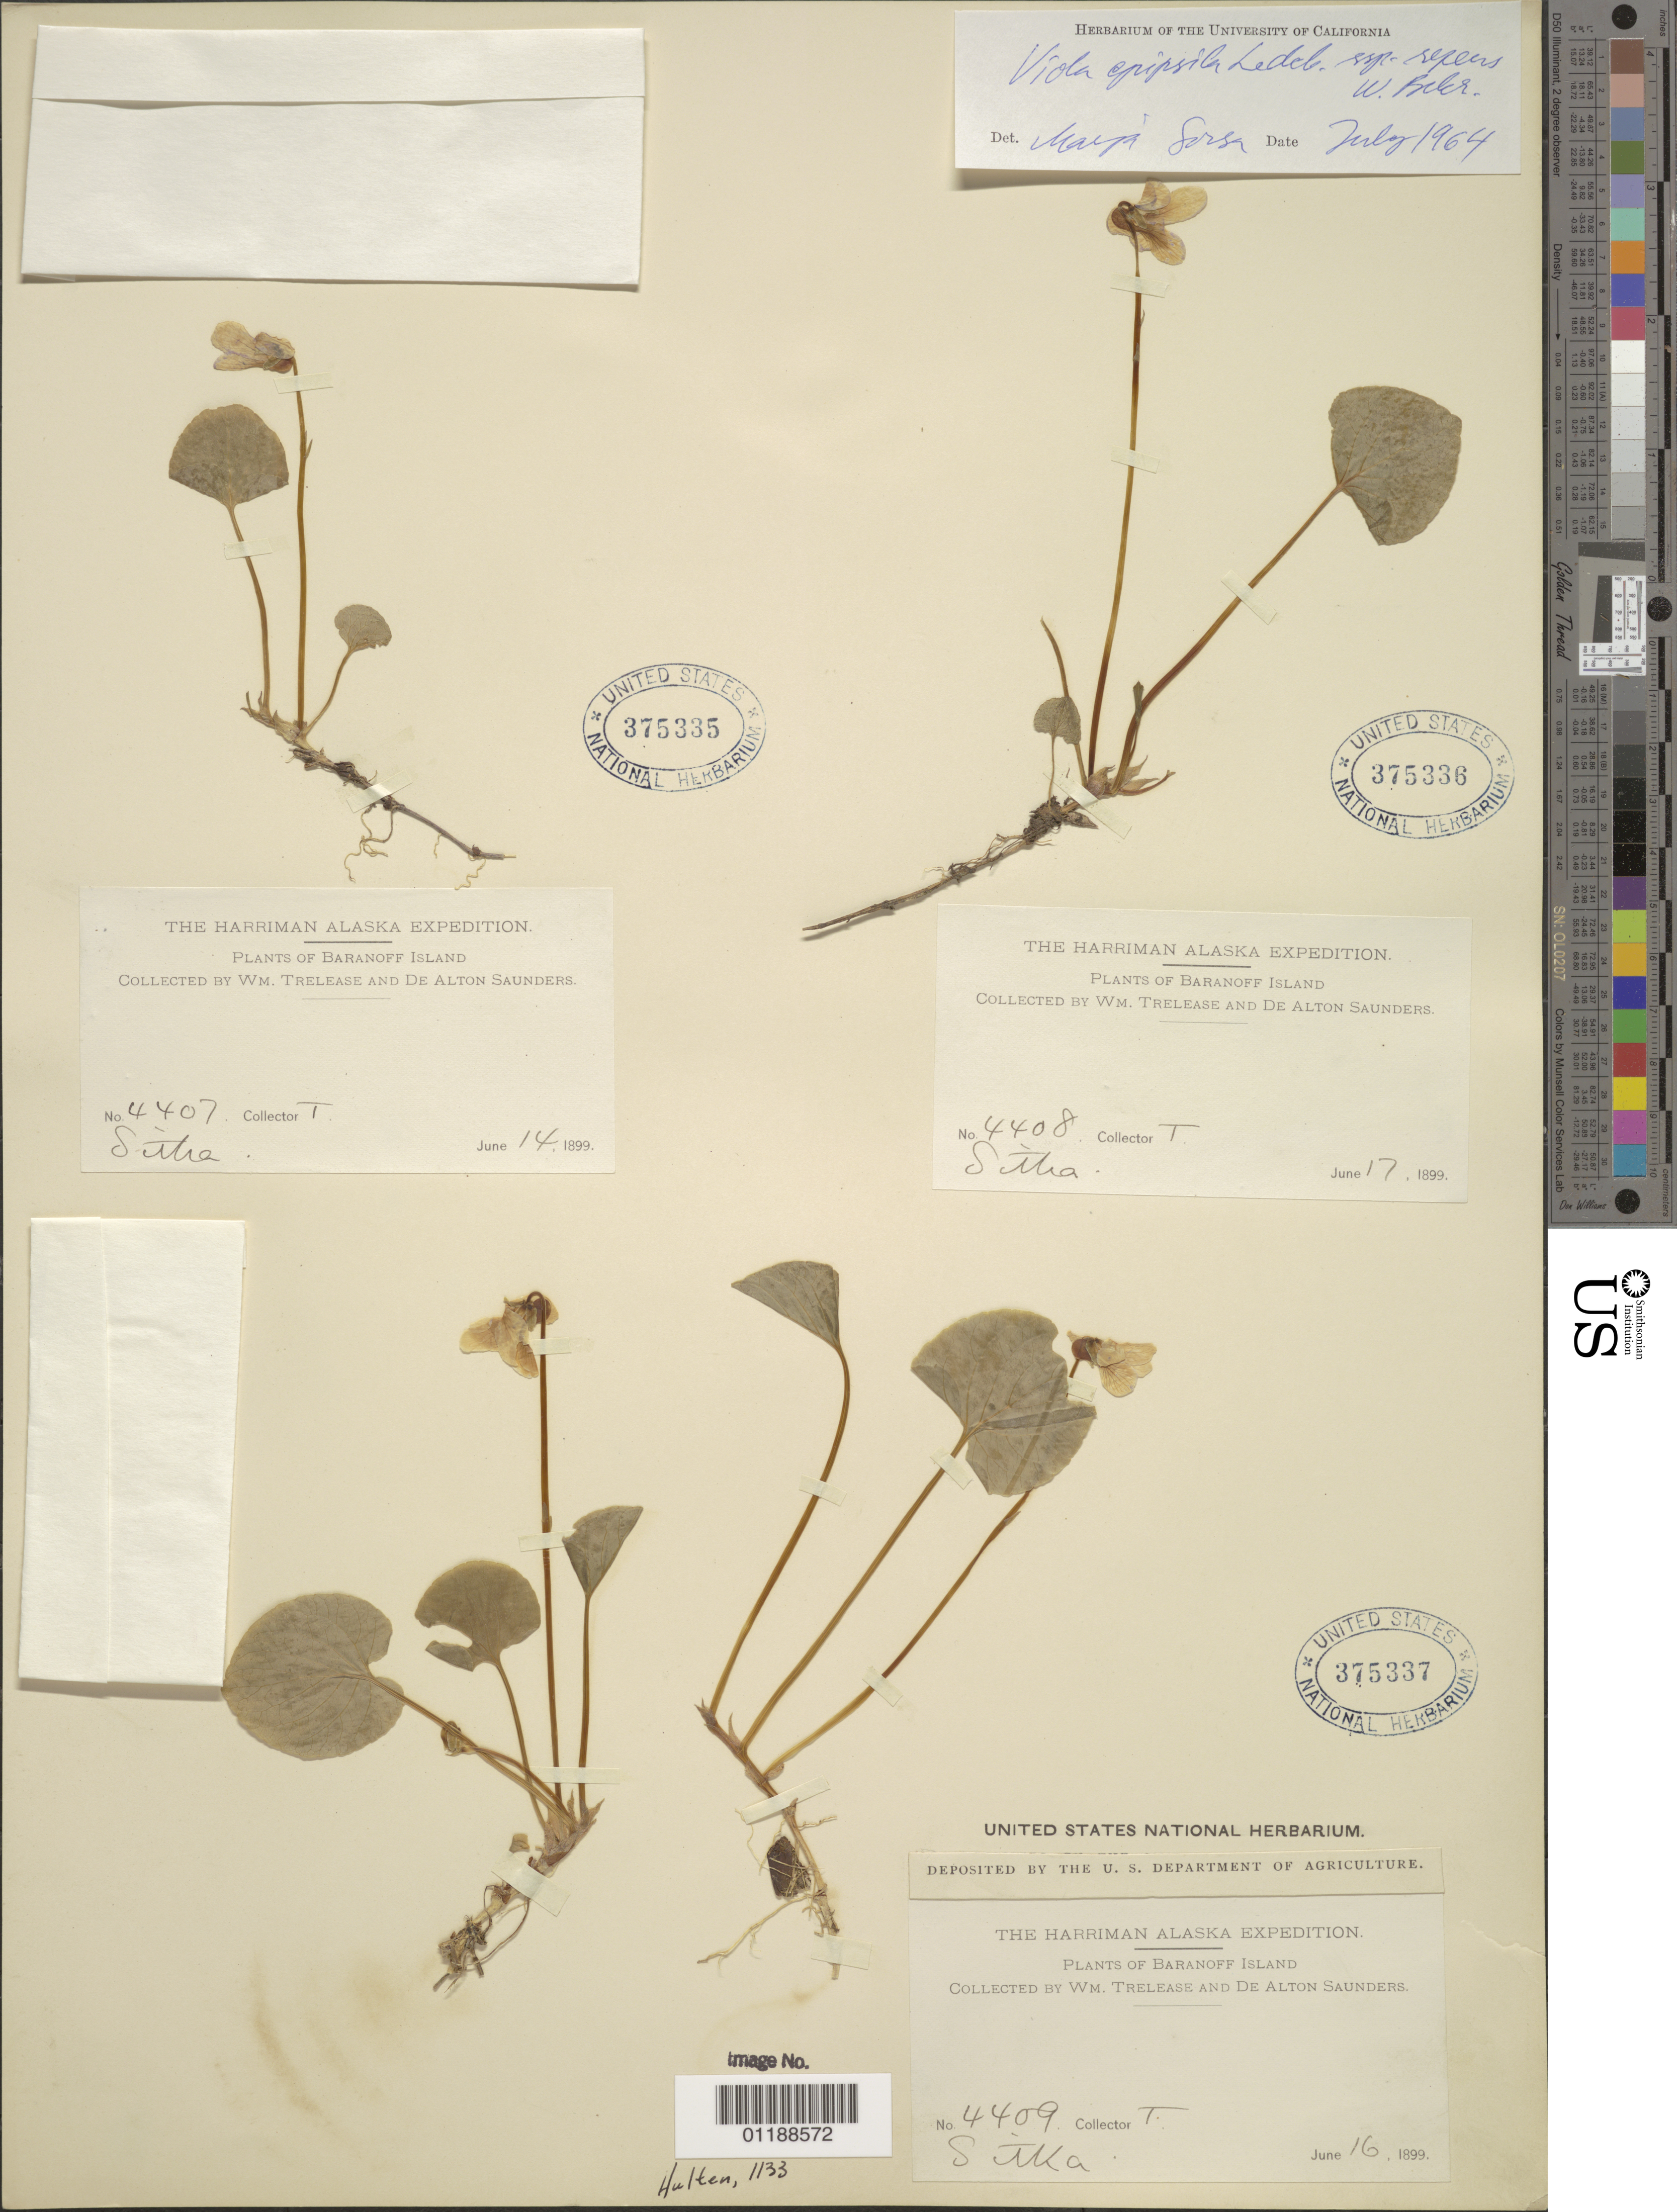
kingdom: Plantae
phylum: Tracheophyta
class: Magnoliopsida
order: Malpighiales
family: Violaceae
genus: Viola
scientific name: Viola epipsila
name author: Ledeb.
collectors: W. Trelease & D. Saunders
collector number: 4407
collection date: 1899-06-14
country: United States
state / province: Alaska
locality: Sitka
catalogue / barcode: US 375335